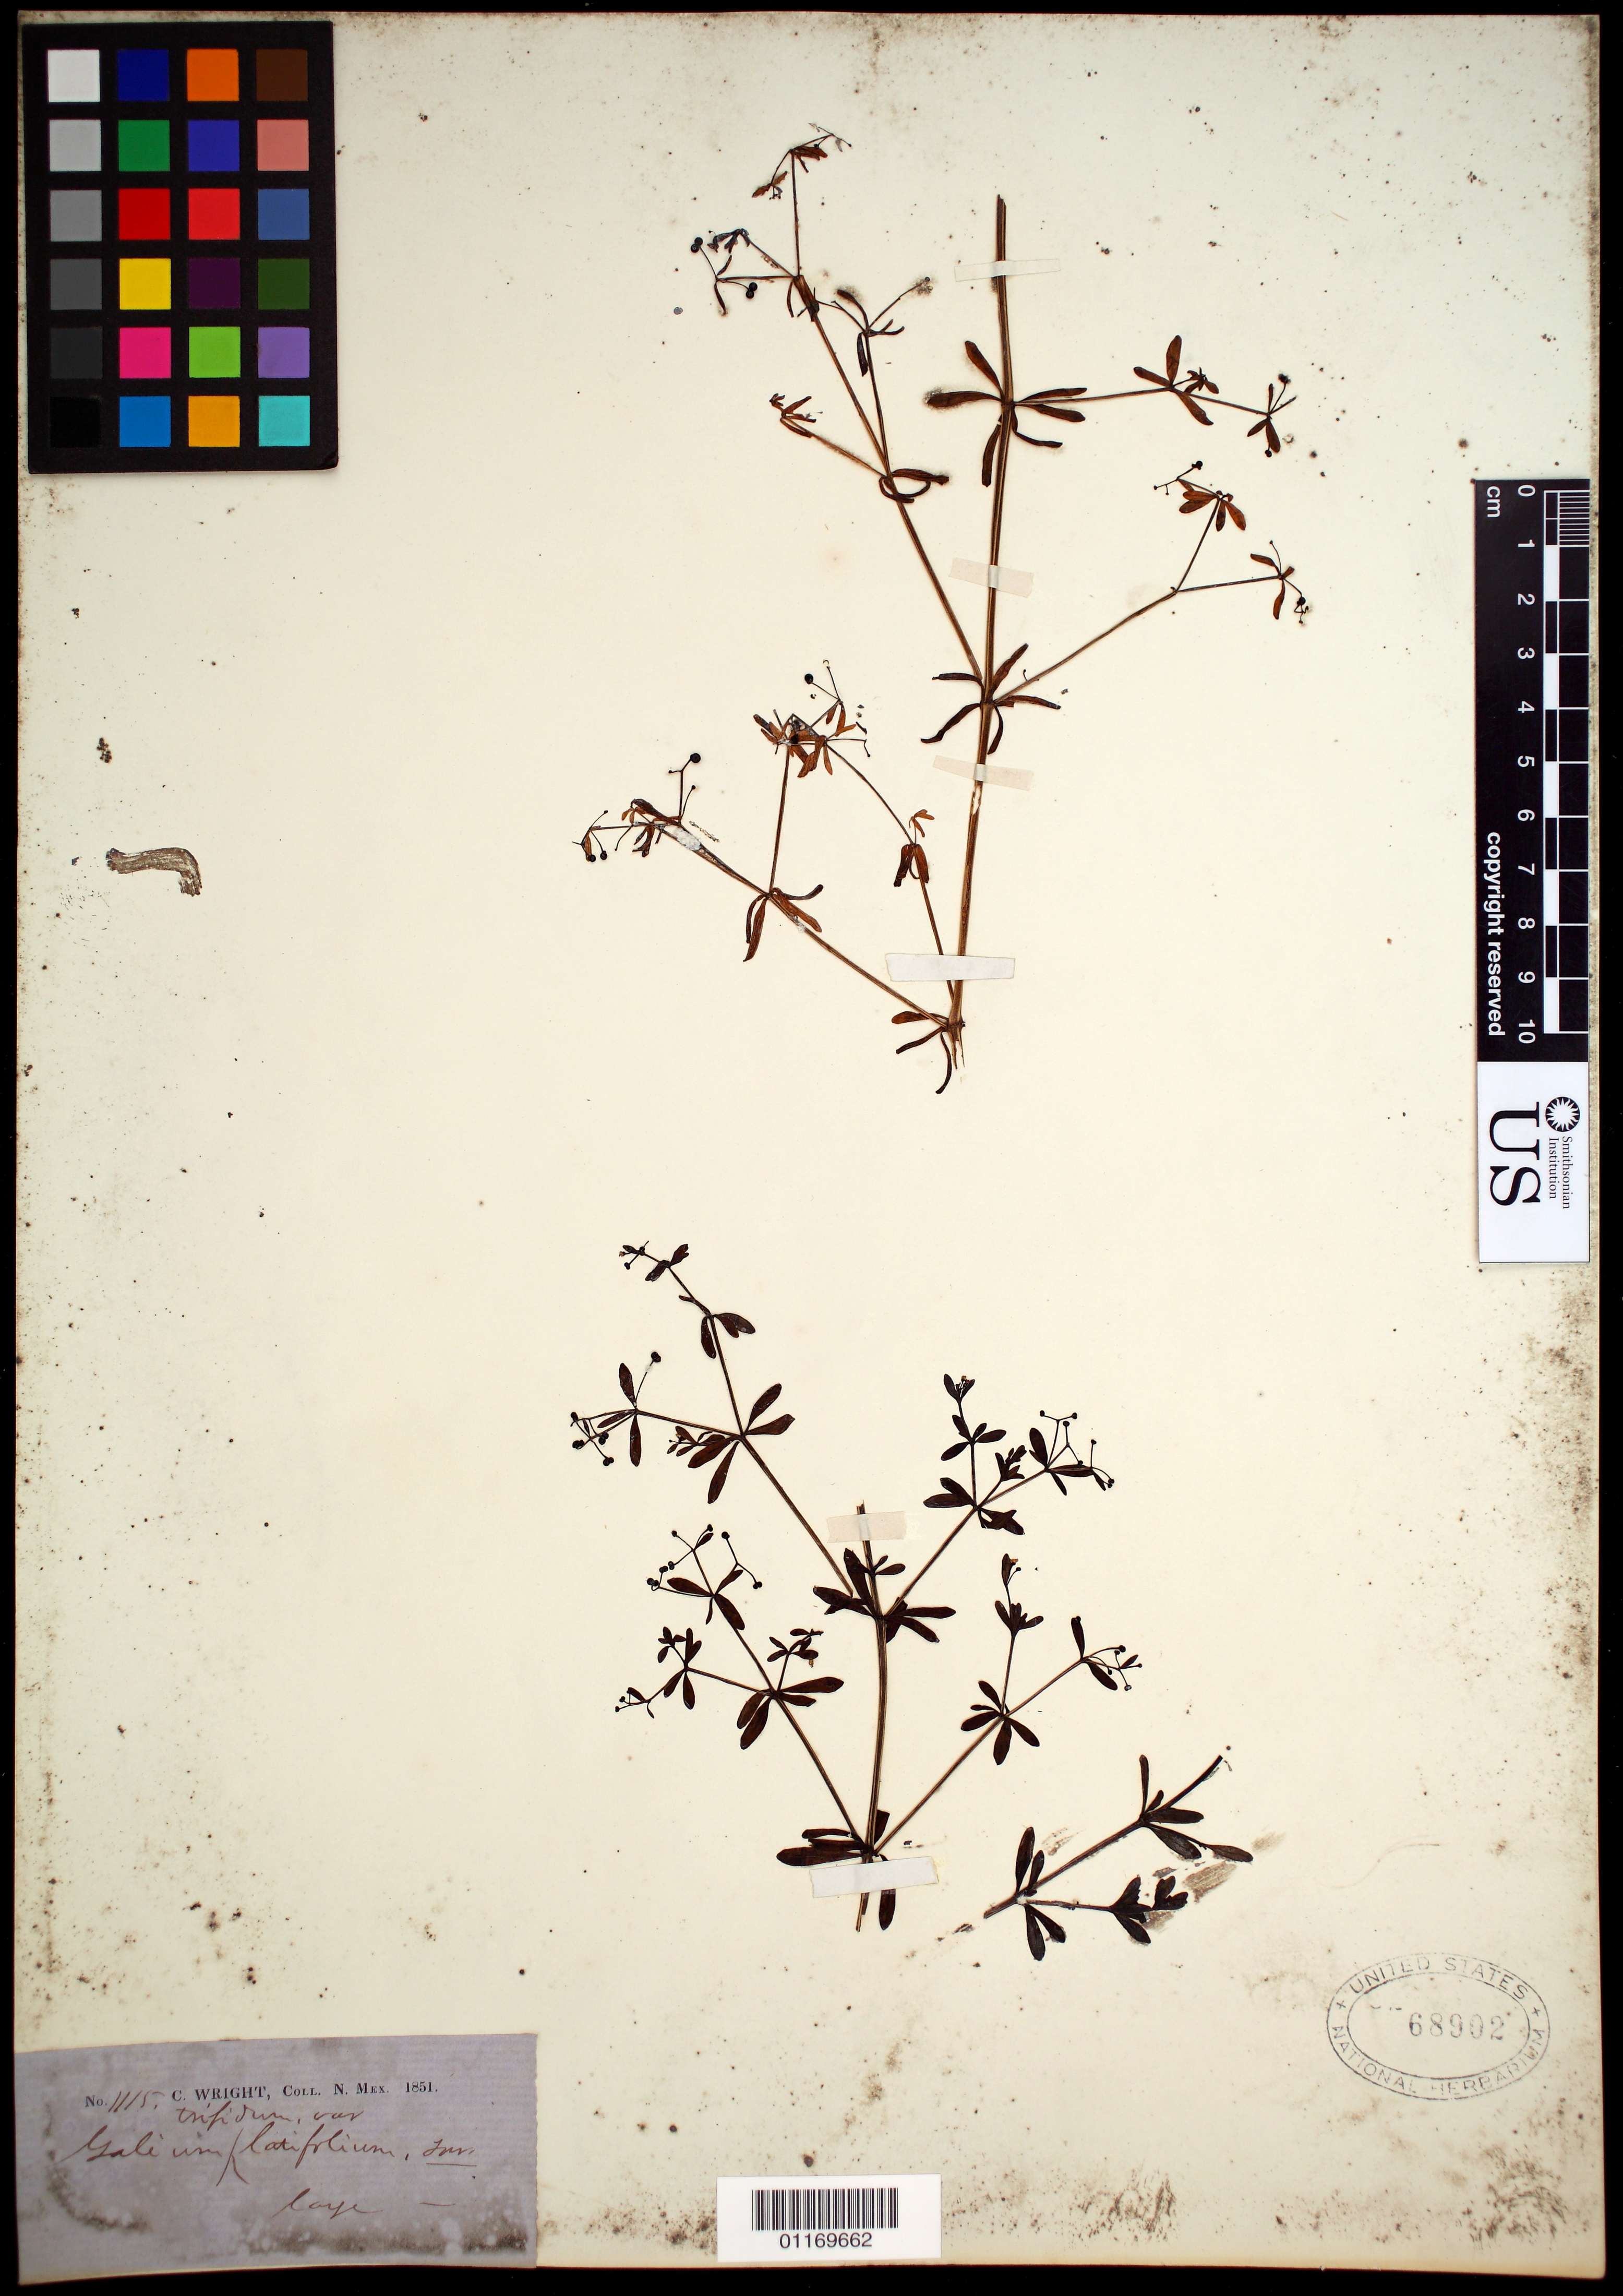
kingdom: Plantae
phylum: Tracheophyta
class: Magnoliopsida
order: Gentianales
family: Rubiaceae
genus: Galium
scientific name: Galium trifidum var. latifolium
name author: Torr.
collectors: C. Wright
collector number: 1115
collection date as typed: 1851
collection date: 1851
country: United States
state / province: New Mexico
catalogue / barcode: US 68902